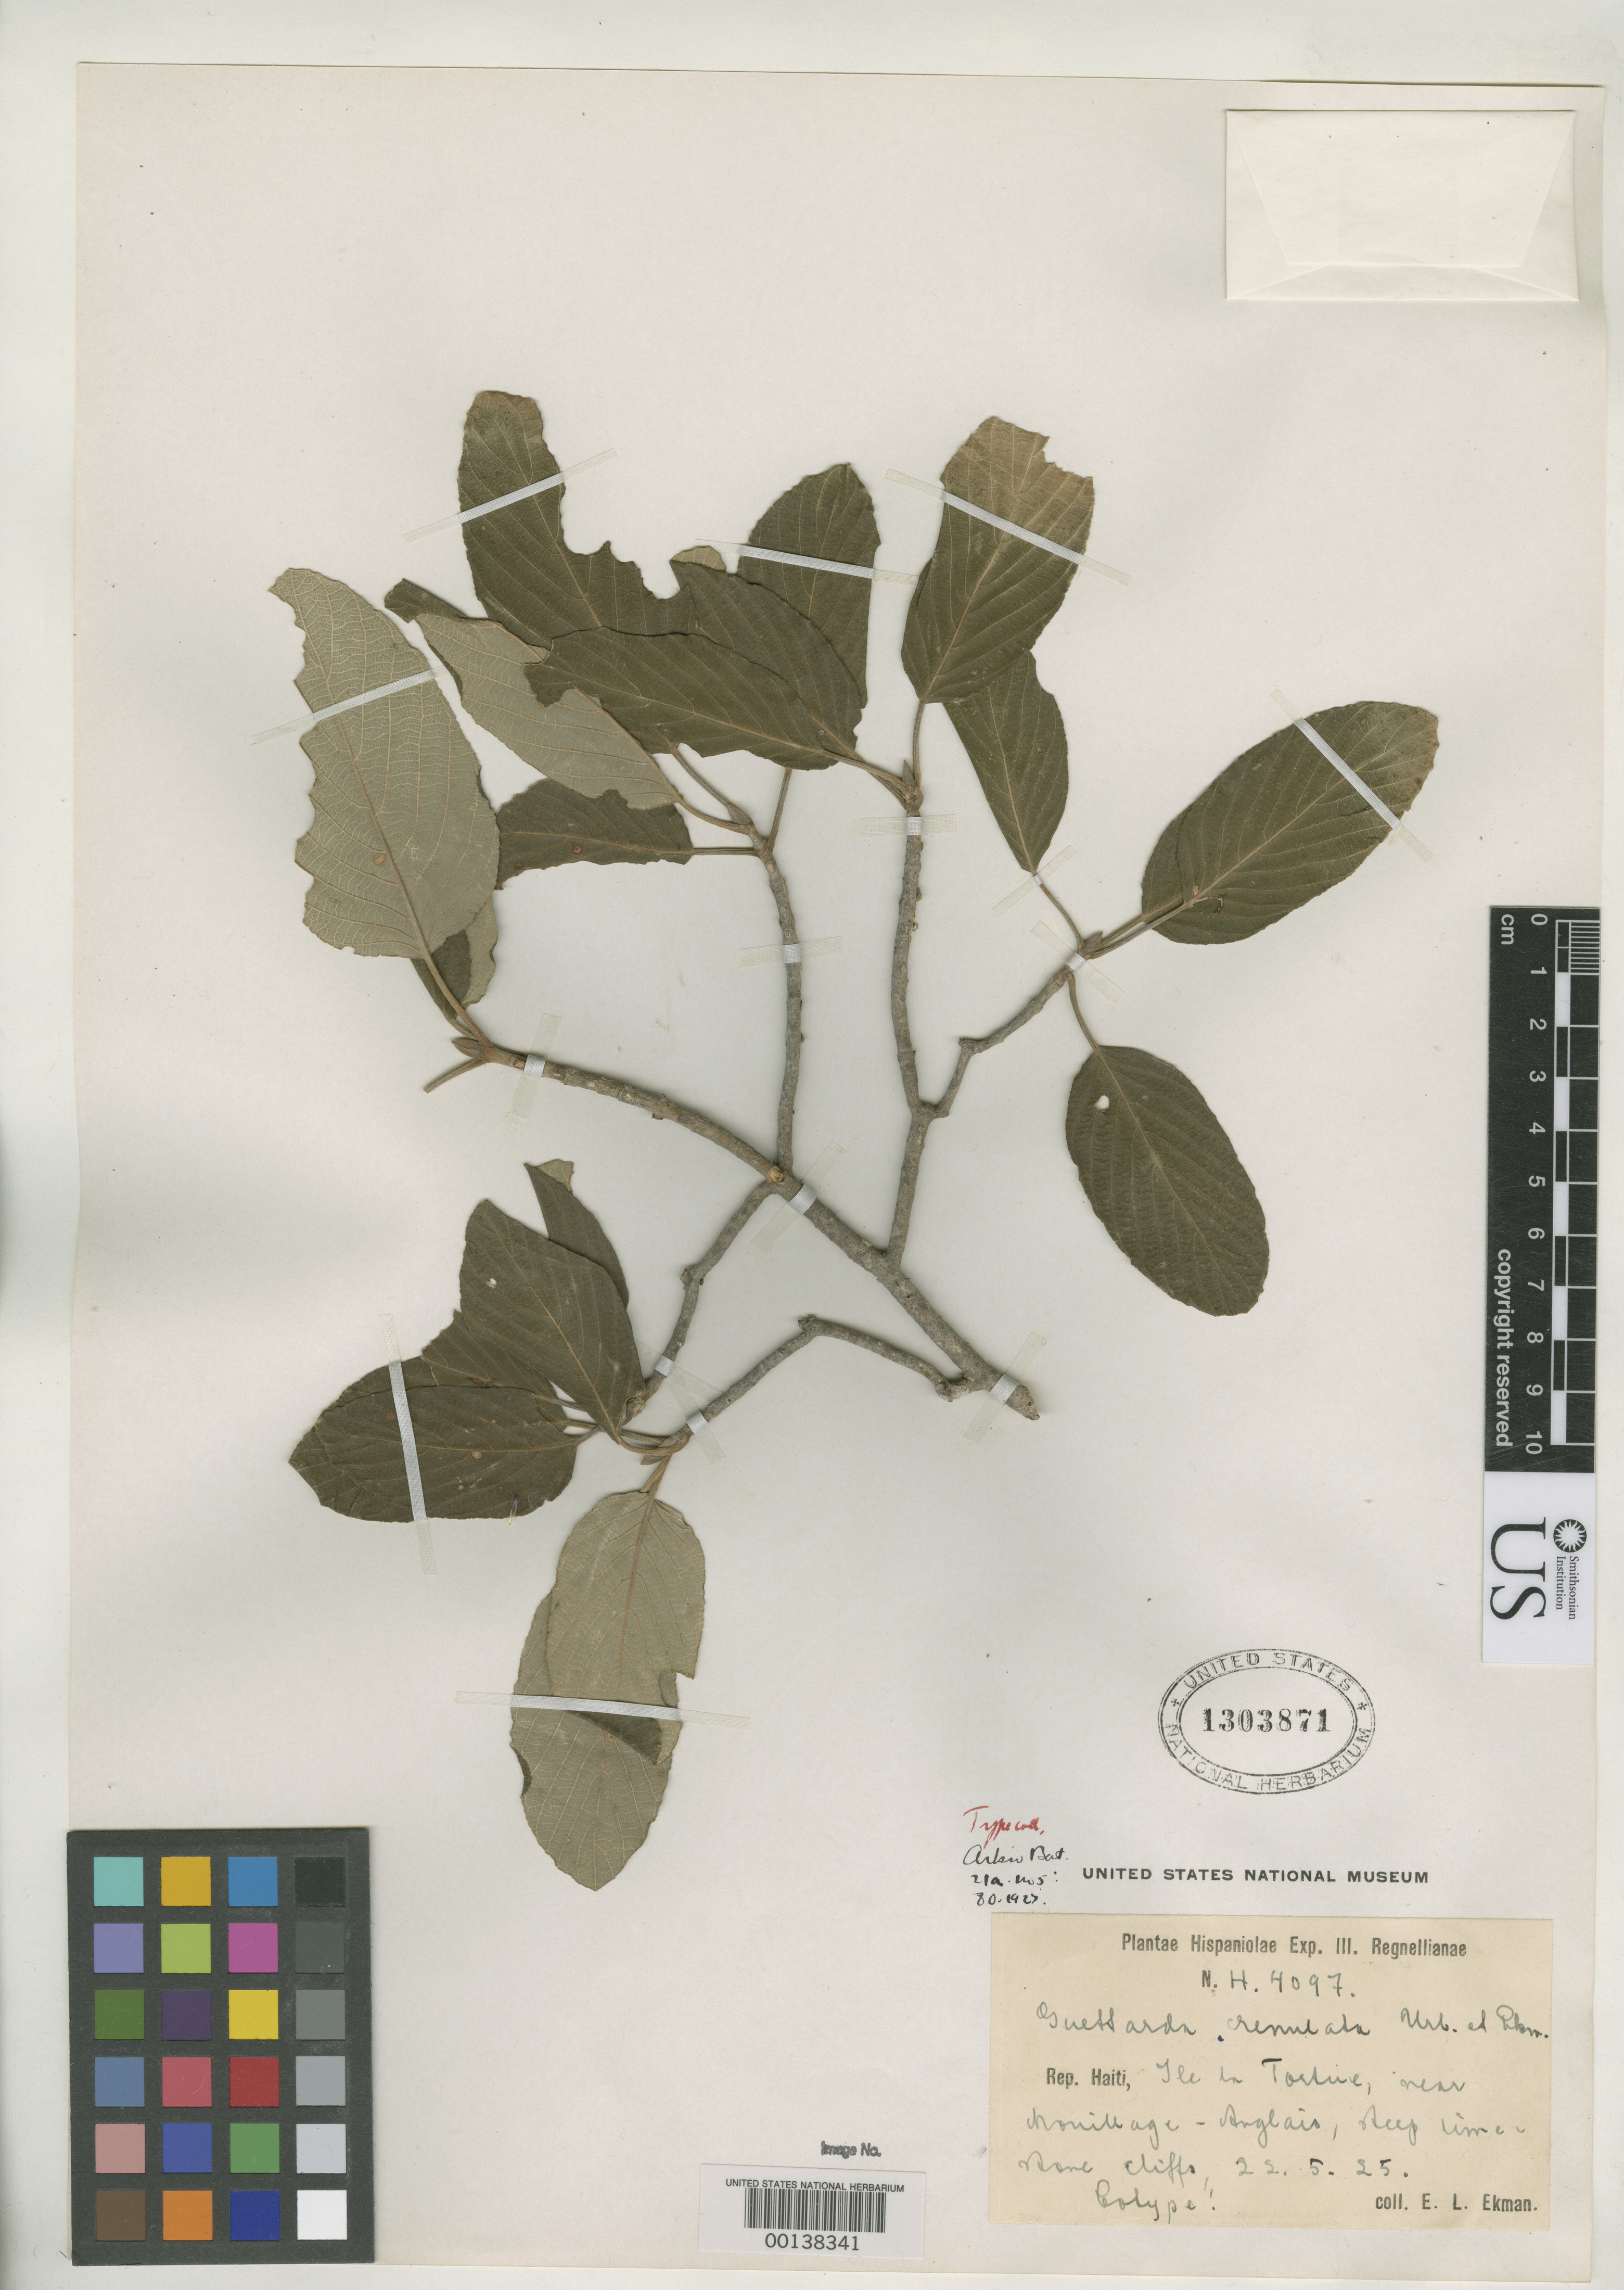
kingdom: Plantae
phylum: Tracheophyta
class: Magnoliopsida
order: Gentianales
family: Rubiaceae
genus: Guettarda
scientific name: Guettarda crenulata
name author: Urb. & Ekman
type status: Isotype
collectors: E. L. Ekman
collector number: H 4097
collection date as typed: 22 May 1925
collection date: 1925-05-22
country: Haiti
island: Hispaniola Island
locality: Tortue prope Mouillage Anglais.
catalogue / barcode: US 1303871